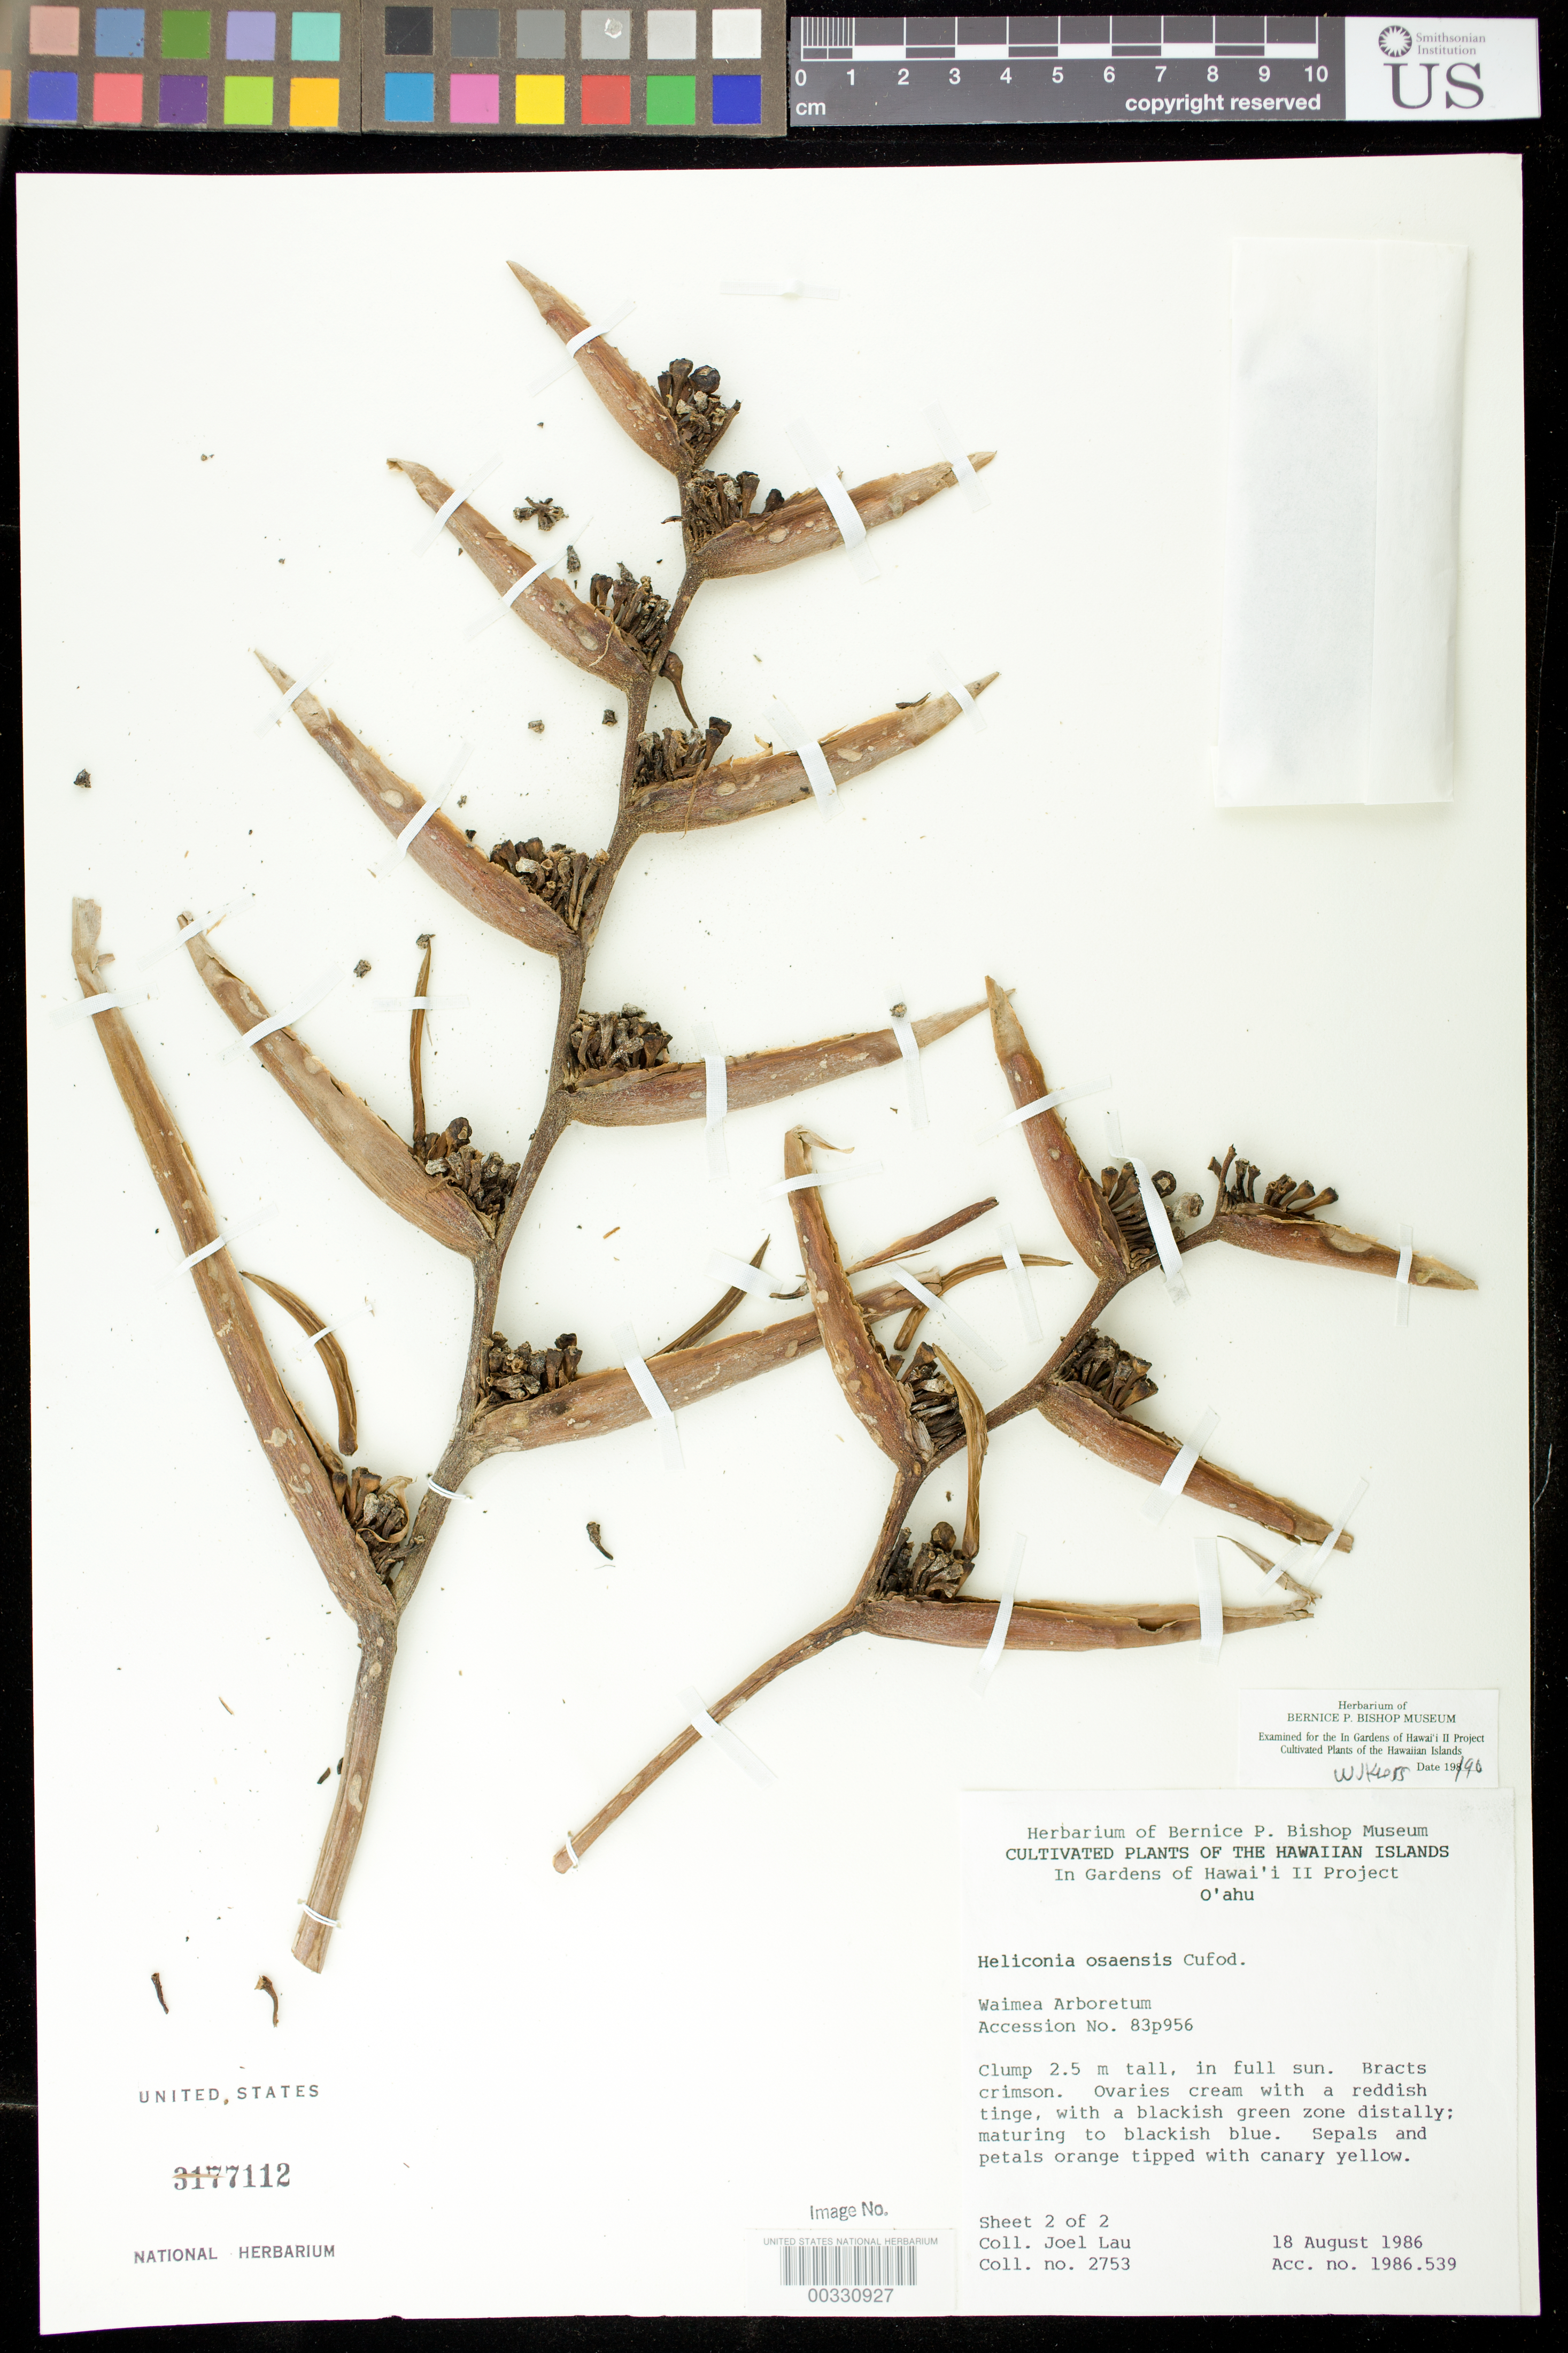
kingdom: Plantae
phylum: Tracheophyta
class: Liliopsida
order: Zingiberales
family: Heliconiaceae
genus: Heliconia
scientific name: Heliconia osaensis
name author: Cufod.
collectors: J. Lau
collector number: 2753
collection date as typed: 18 Aug 1986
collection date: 1986-08-18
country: United States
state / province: Florida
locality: Southern Florida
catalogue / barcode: US 3177112